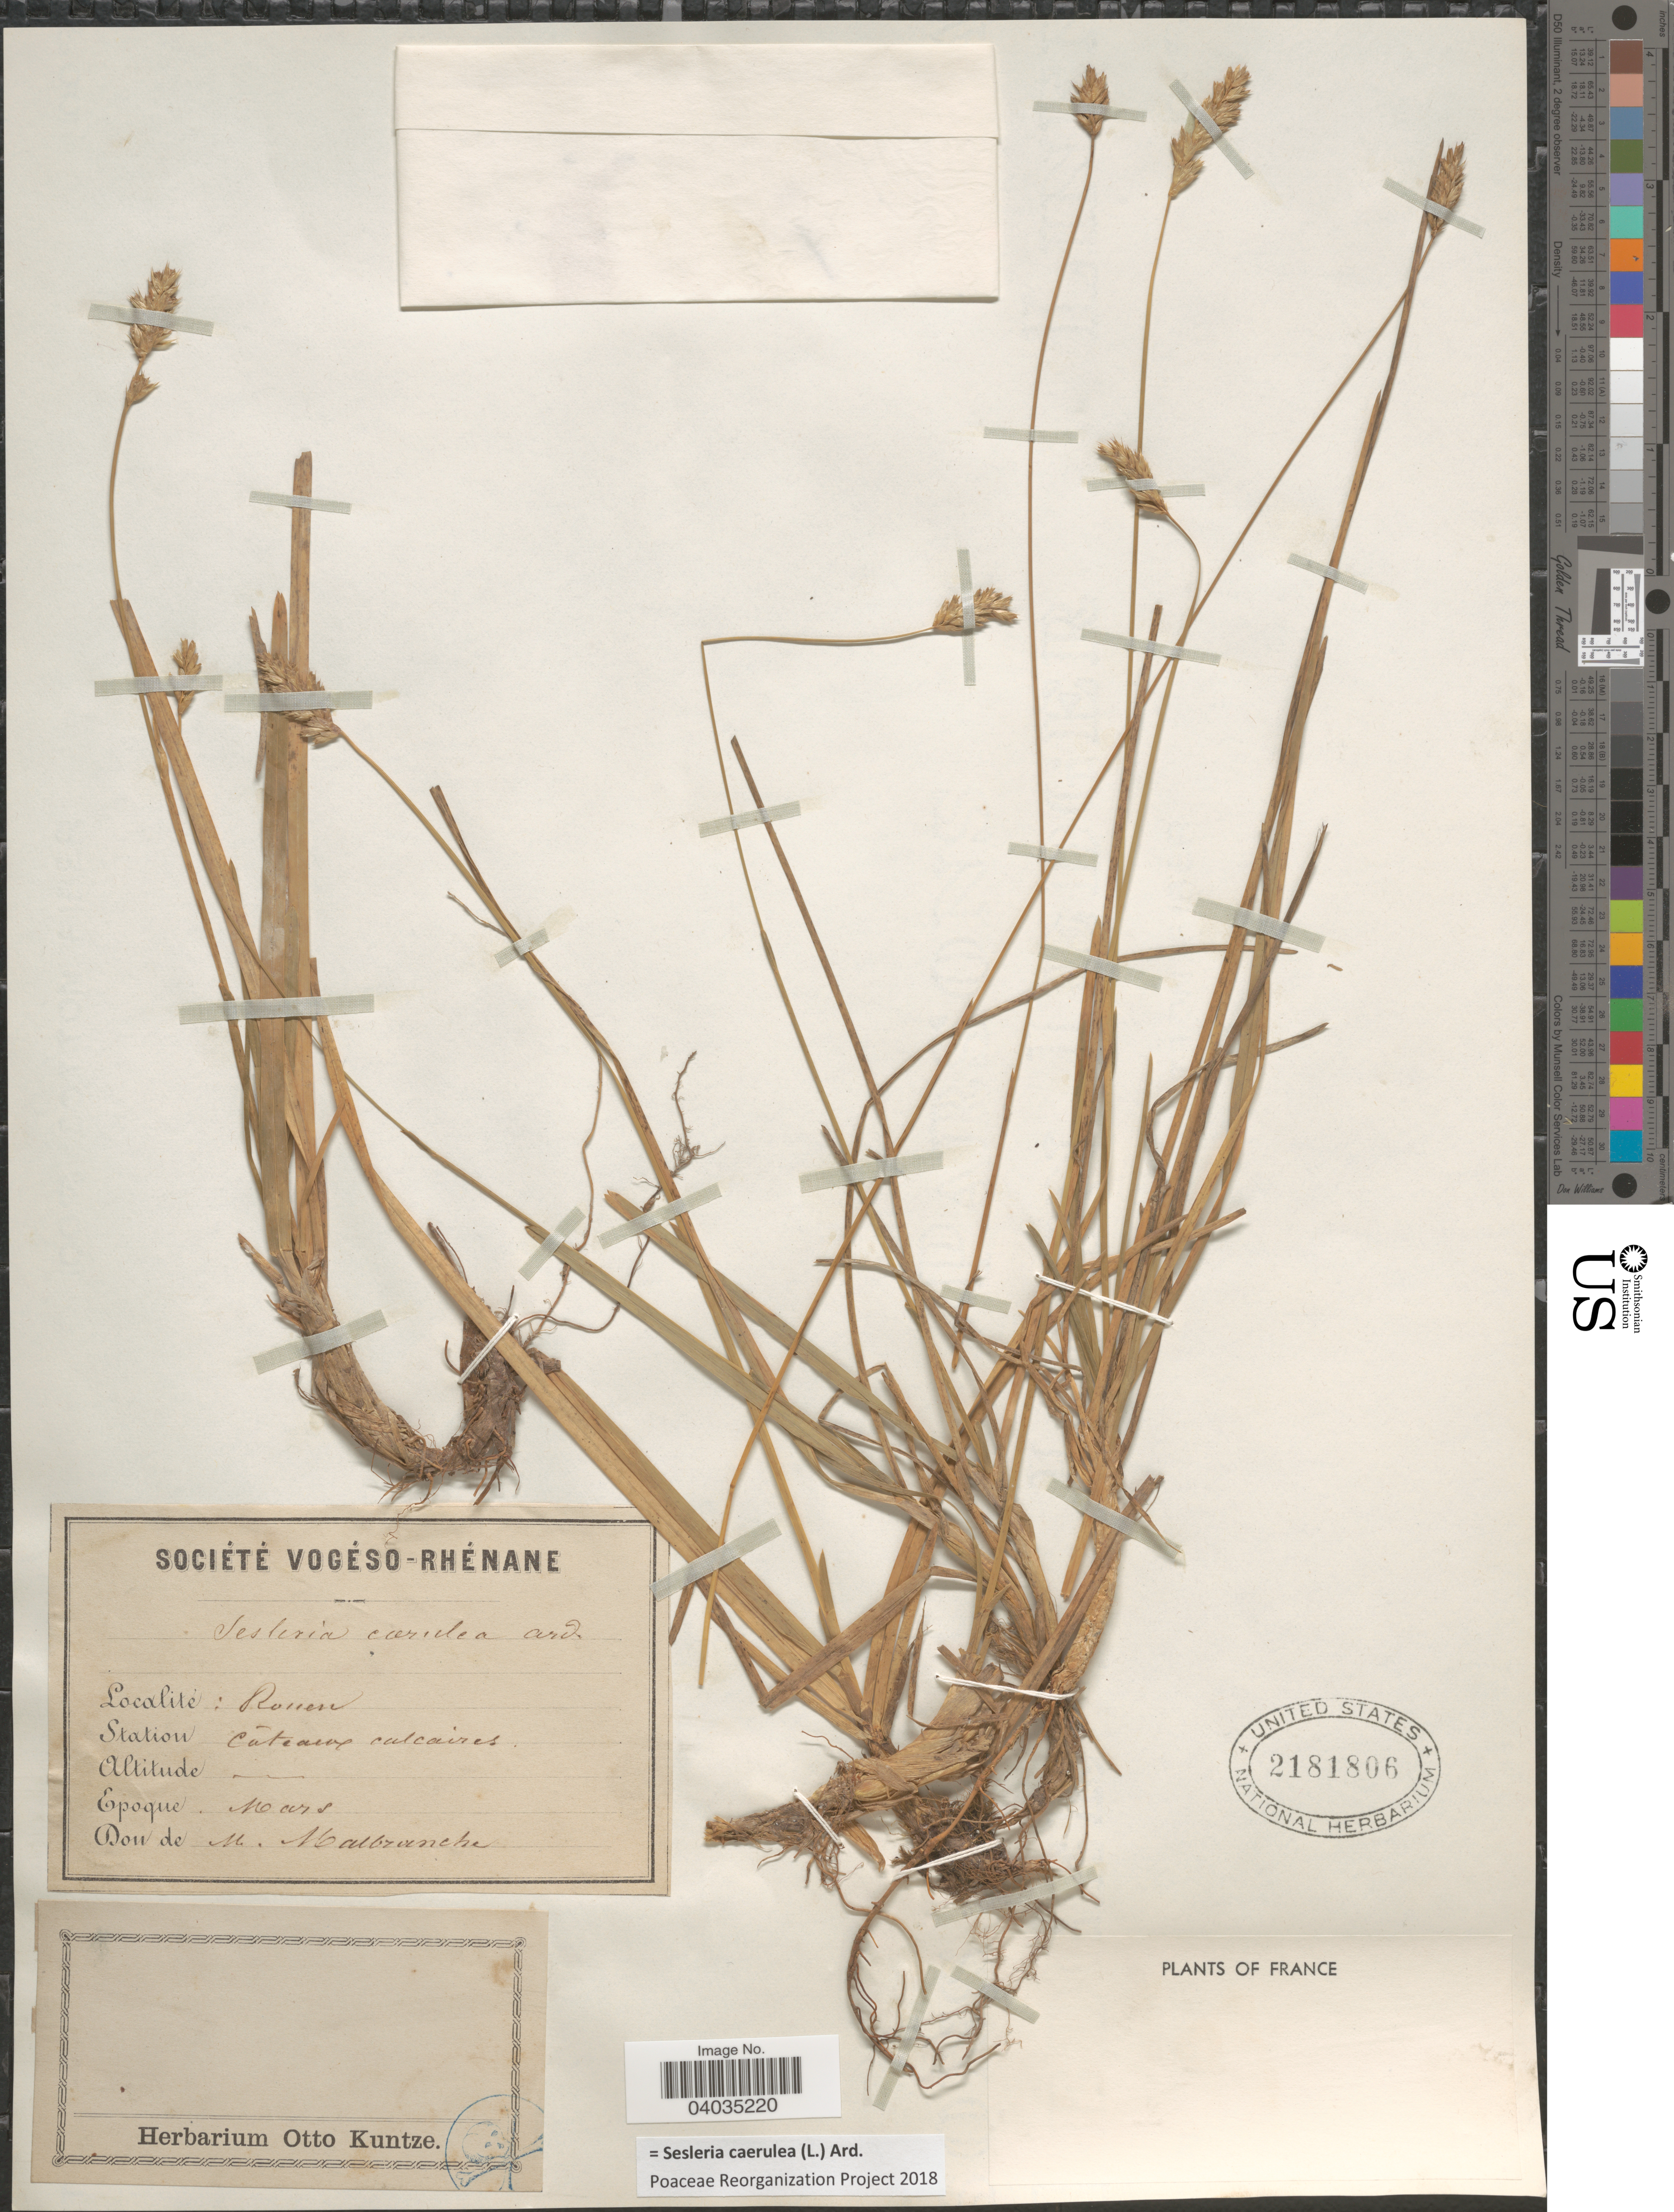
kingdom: Plantae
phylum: Tracheophyta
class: Liliopsida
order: Poales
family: Poaceae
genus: Sesleria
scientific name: Sesleria caerulea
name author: (L.) Ard.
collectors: M. Malbranche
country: France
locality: Rouen. Station Coteaux calcaires.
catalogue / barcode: US 2181806